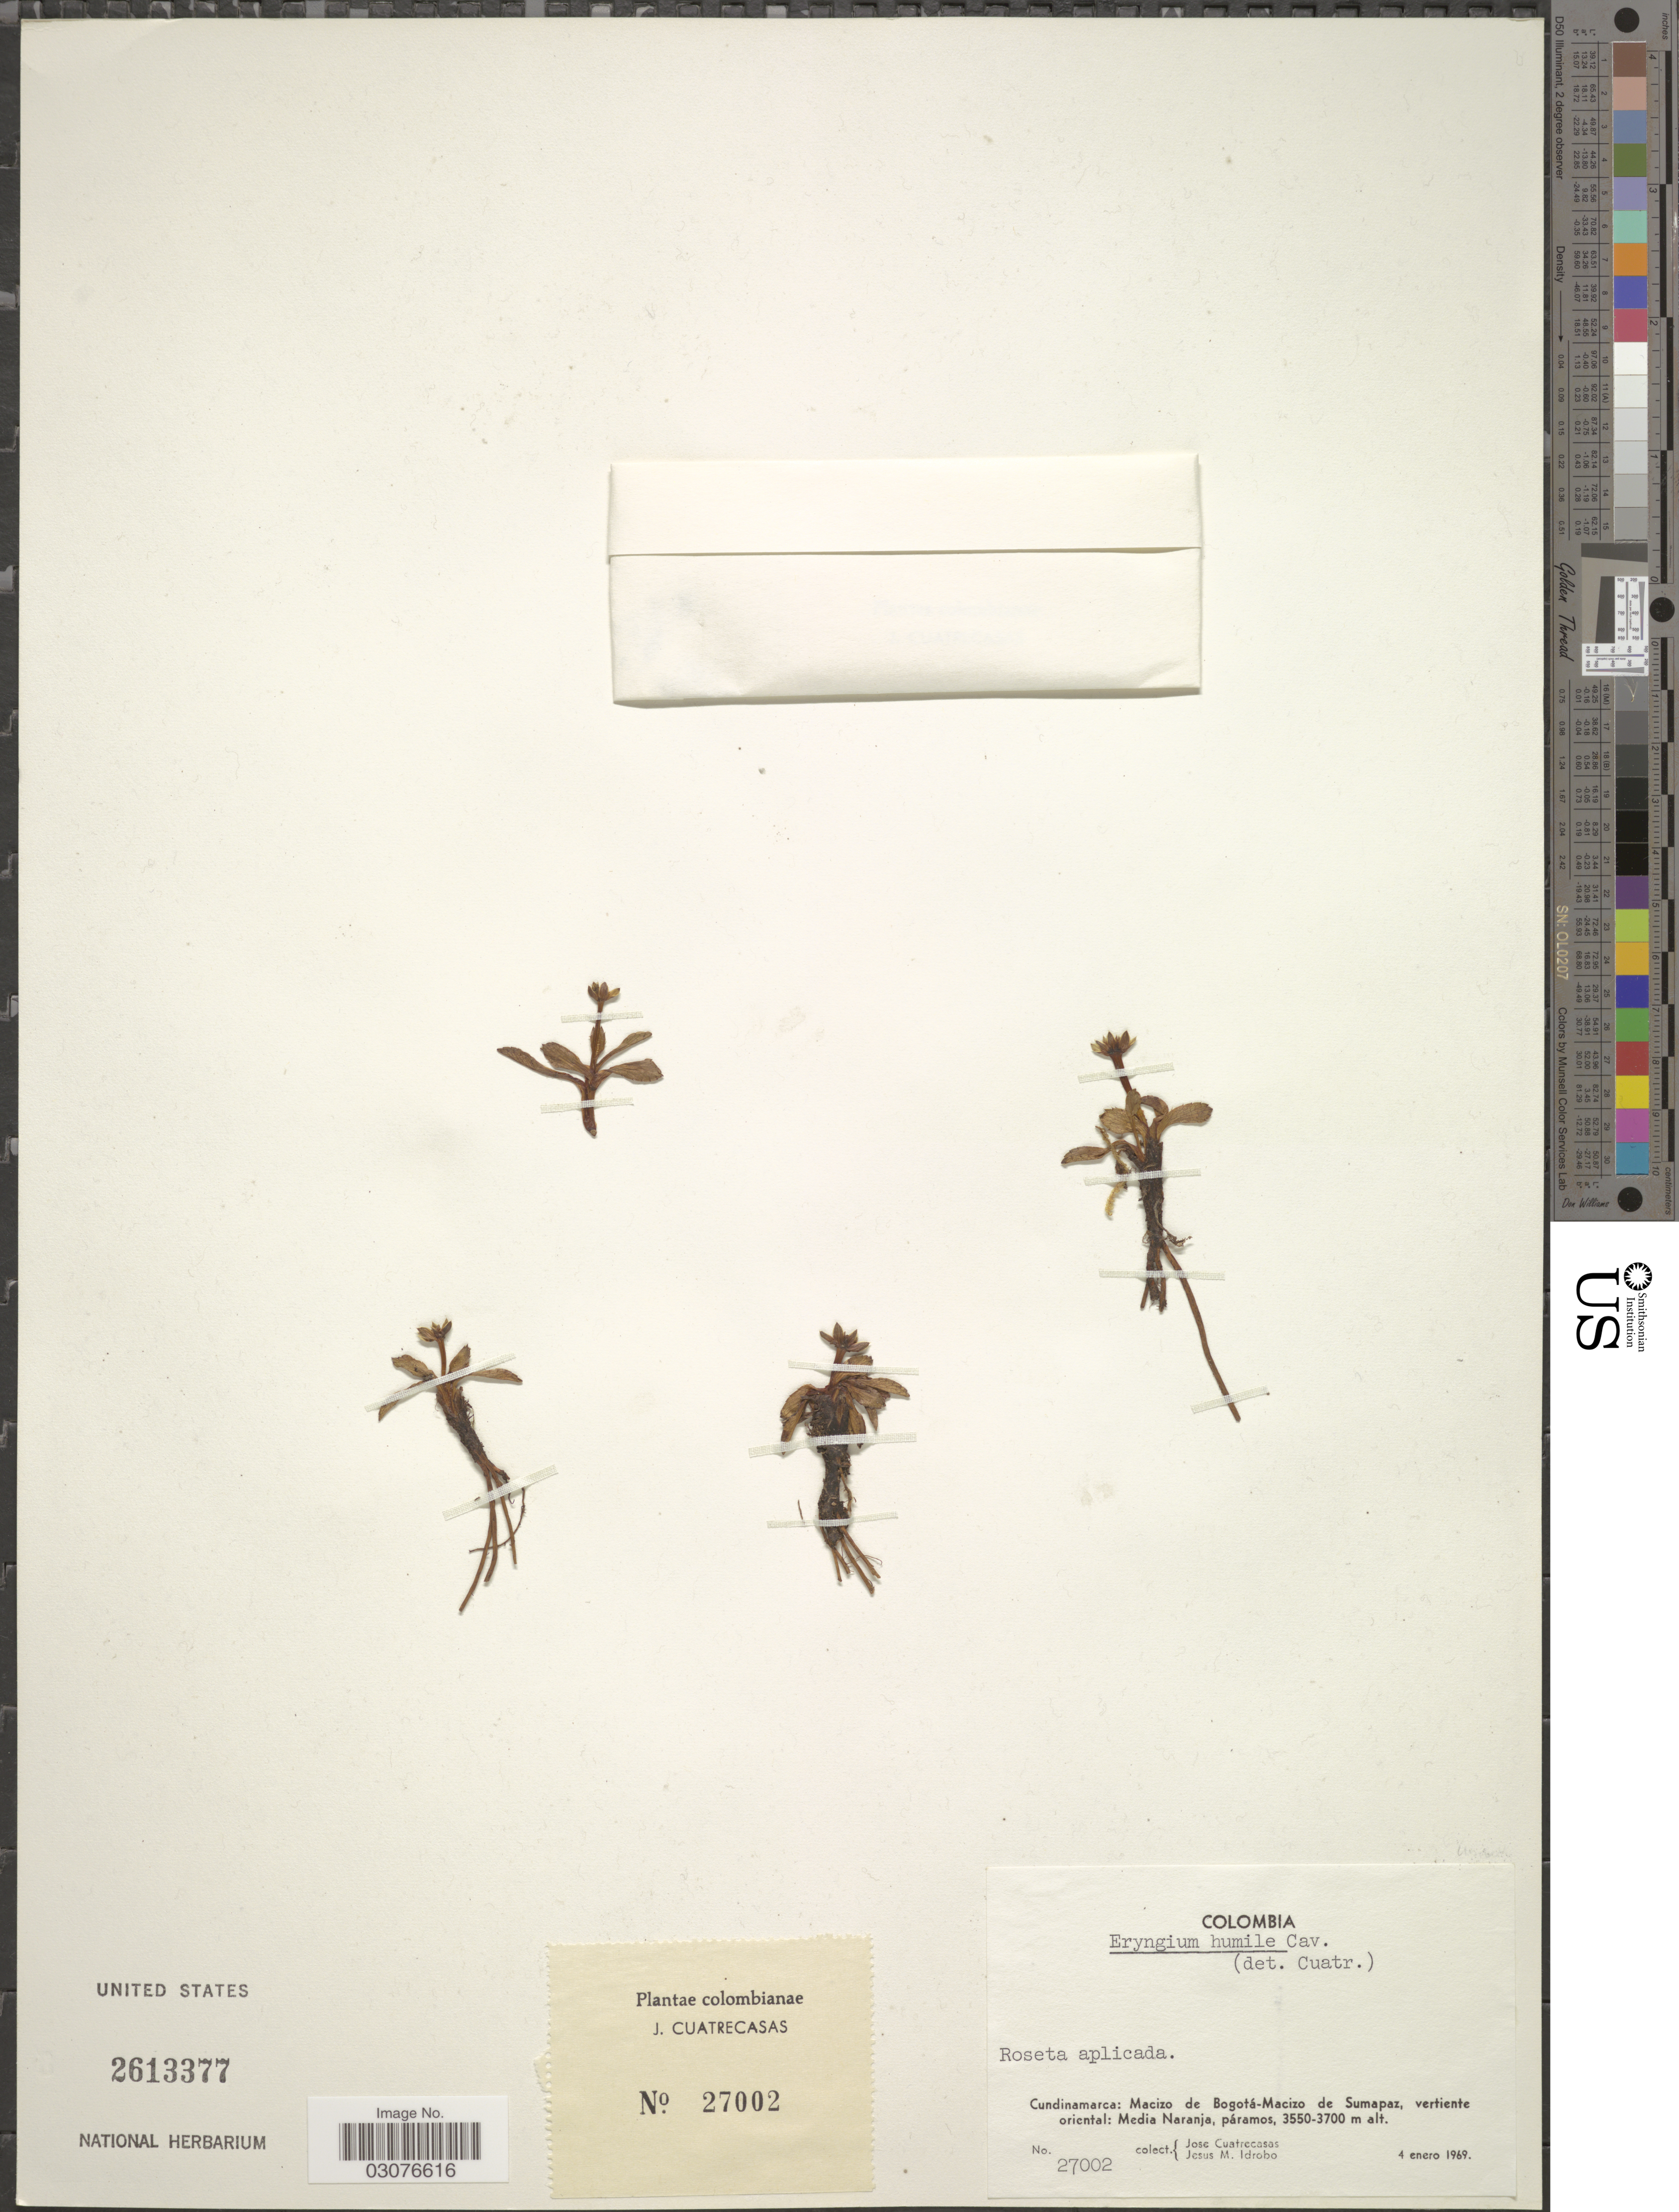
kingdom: Plantae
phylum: Tracheophyta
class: Magnoliopsida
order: Apiales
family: Apiaceae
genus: Eryngium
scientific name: Eryngium humile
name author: Cav.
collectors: J. Cuatrecasas & J. M. Idrobo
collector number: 27002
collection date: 1969-01-04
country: Colombia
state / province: Cundinamarca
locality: Macizo de Bogotá-Macizo de Sumapaz, vertiente oriental: Media Naranja, páramos.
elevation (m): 3550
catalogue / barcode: US 2613377